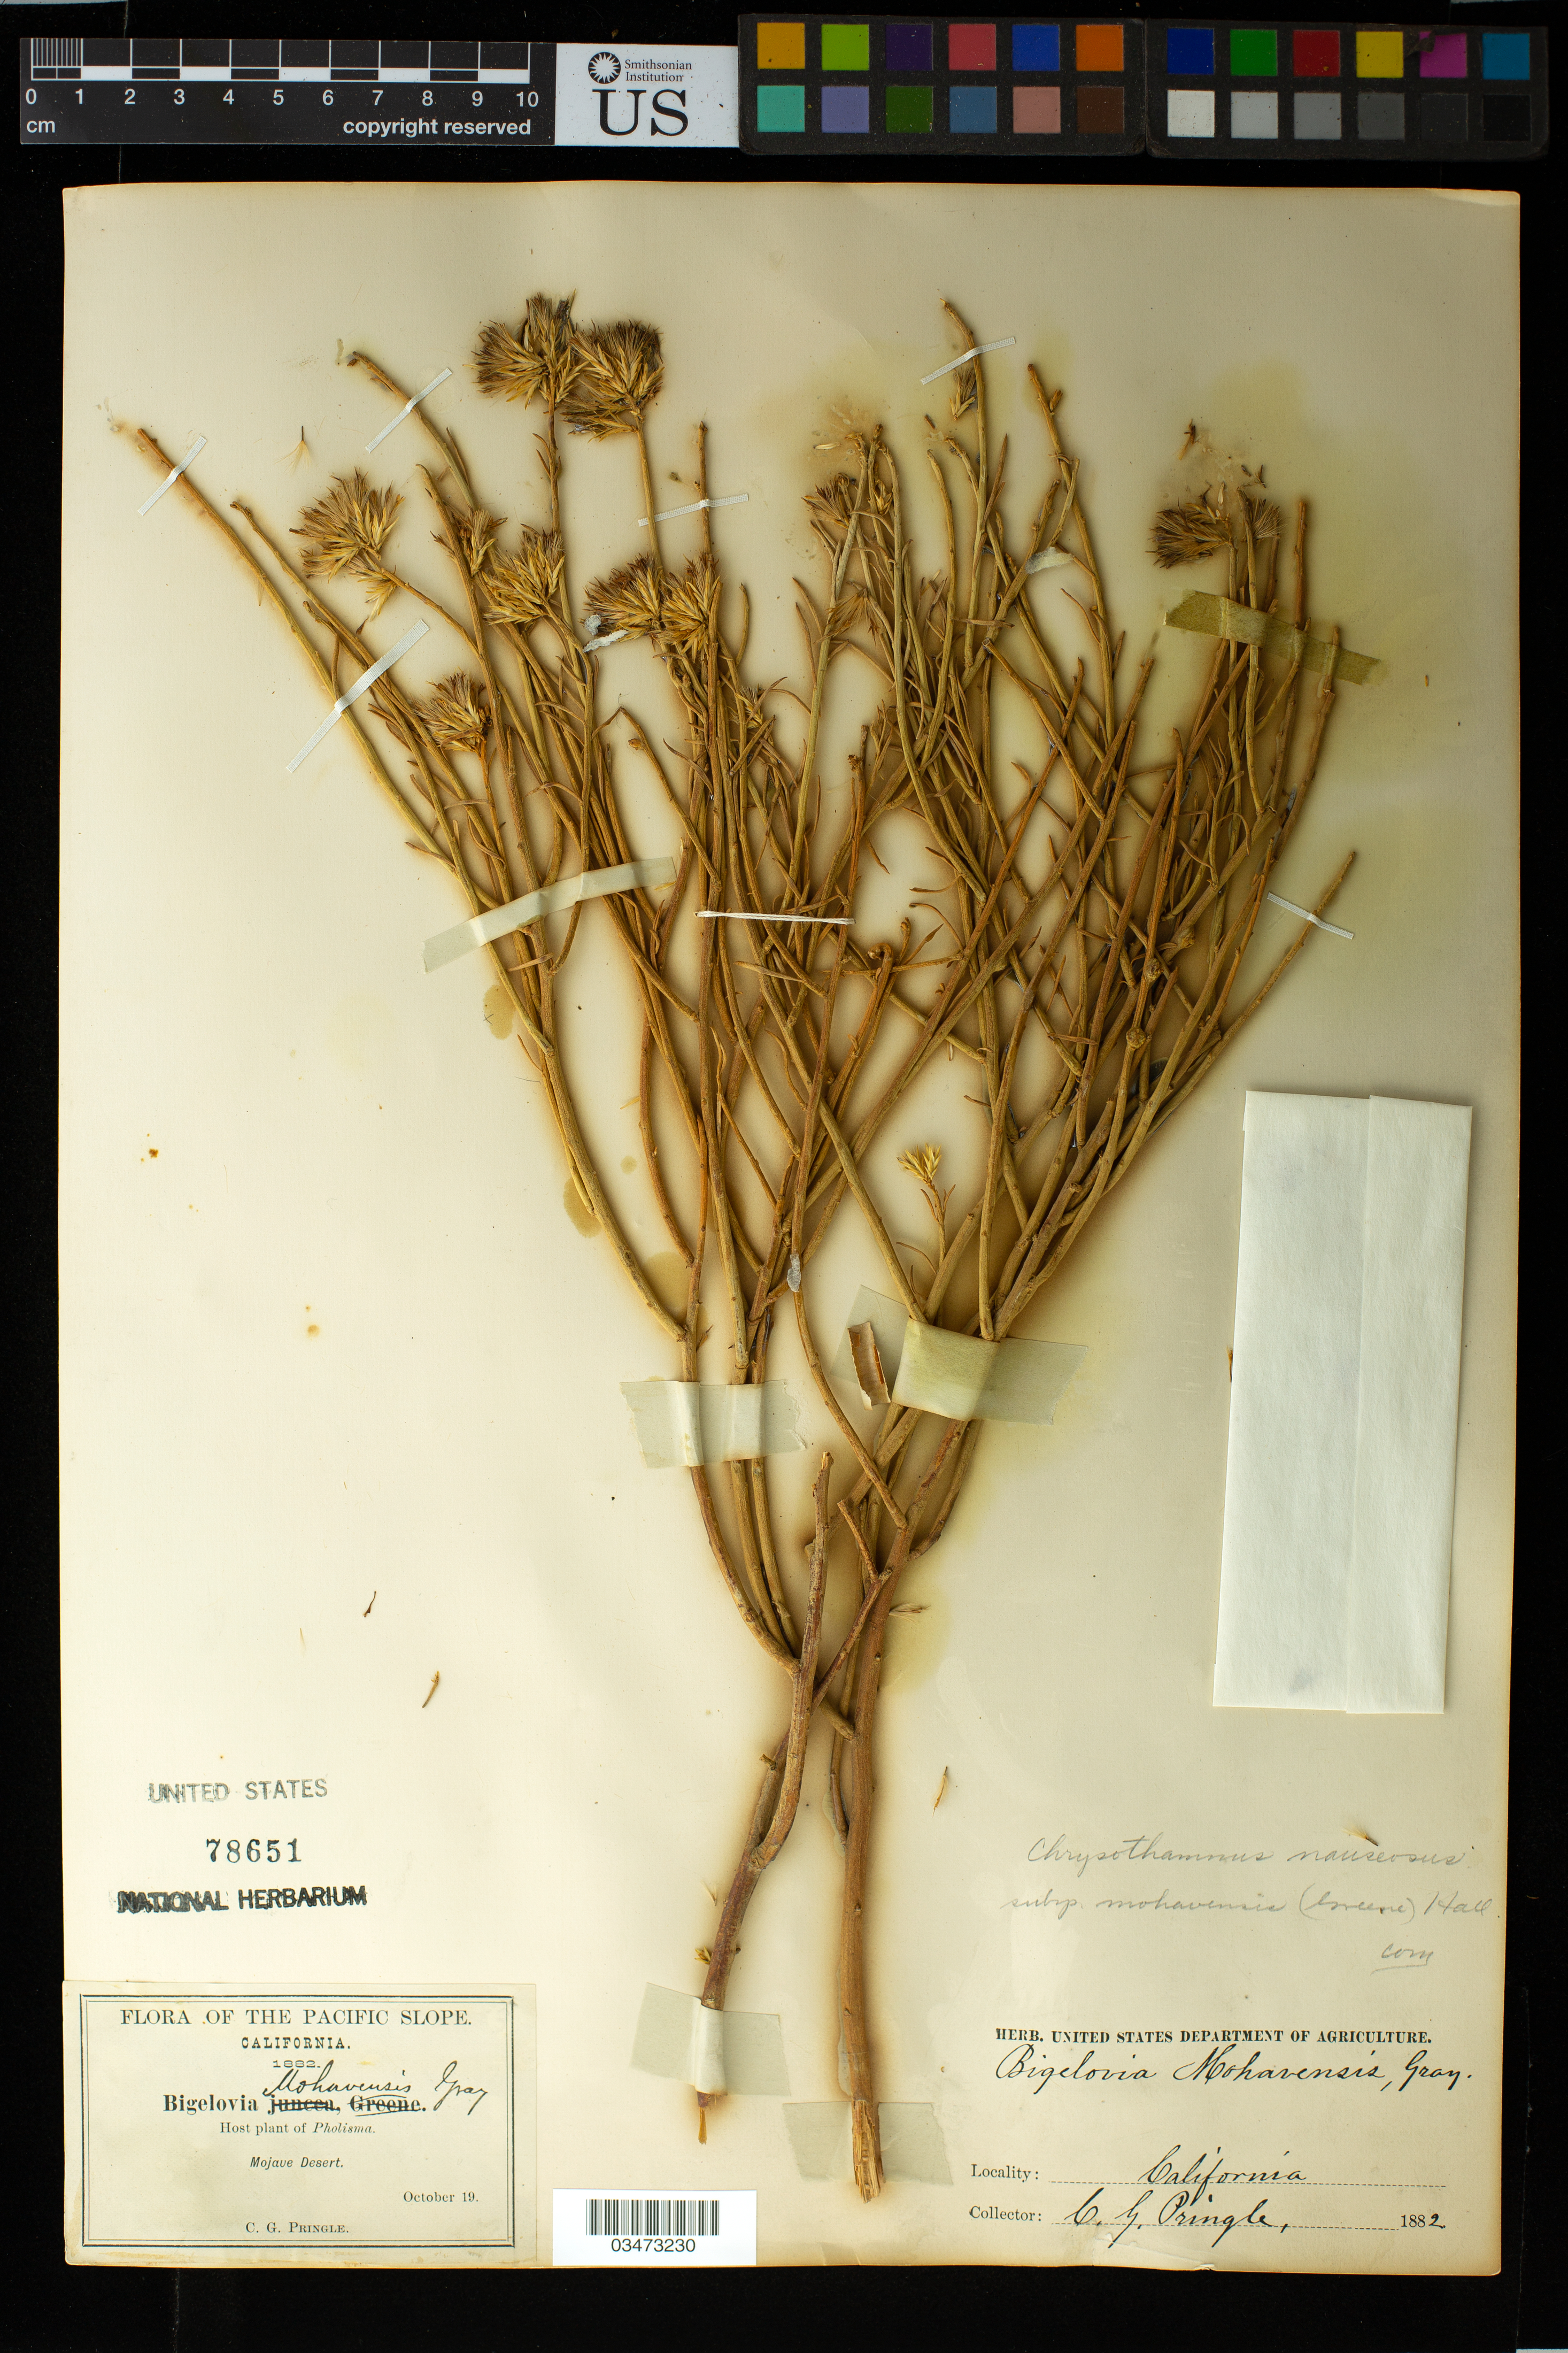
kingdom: Plantae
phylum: Tracheophyta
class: Magnoliopsida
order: Asterales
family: Asteraceae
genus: Chrysothamnus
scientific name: Chrysothamnus nauseosus subsp. mohavensis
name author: (A. Gray) H.M. Hall & Clem.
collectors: C. G. Pringle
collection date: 1882-10-19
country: United States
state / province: California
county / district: San Bernardino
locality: Mojave Desert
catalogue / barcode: US 78651